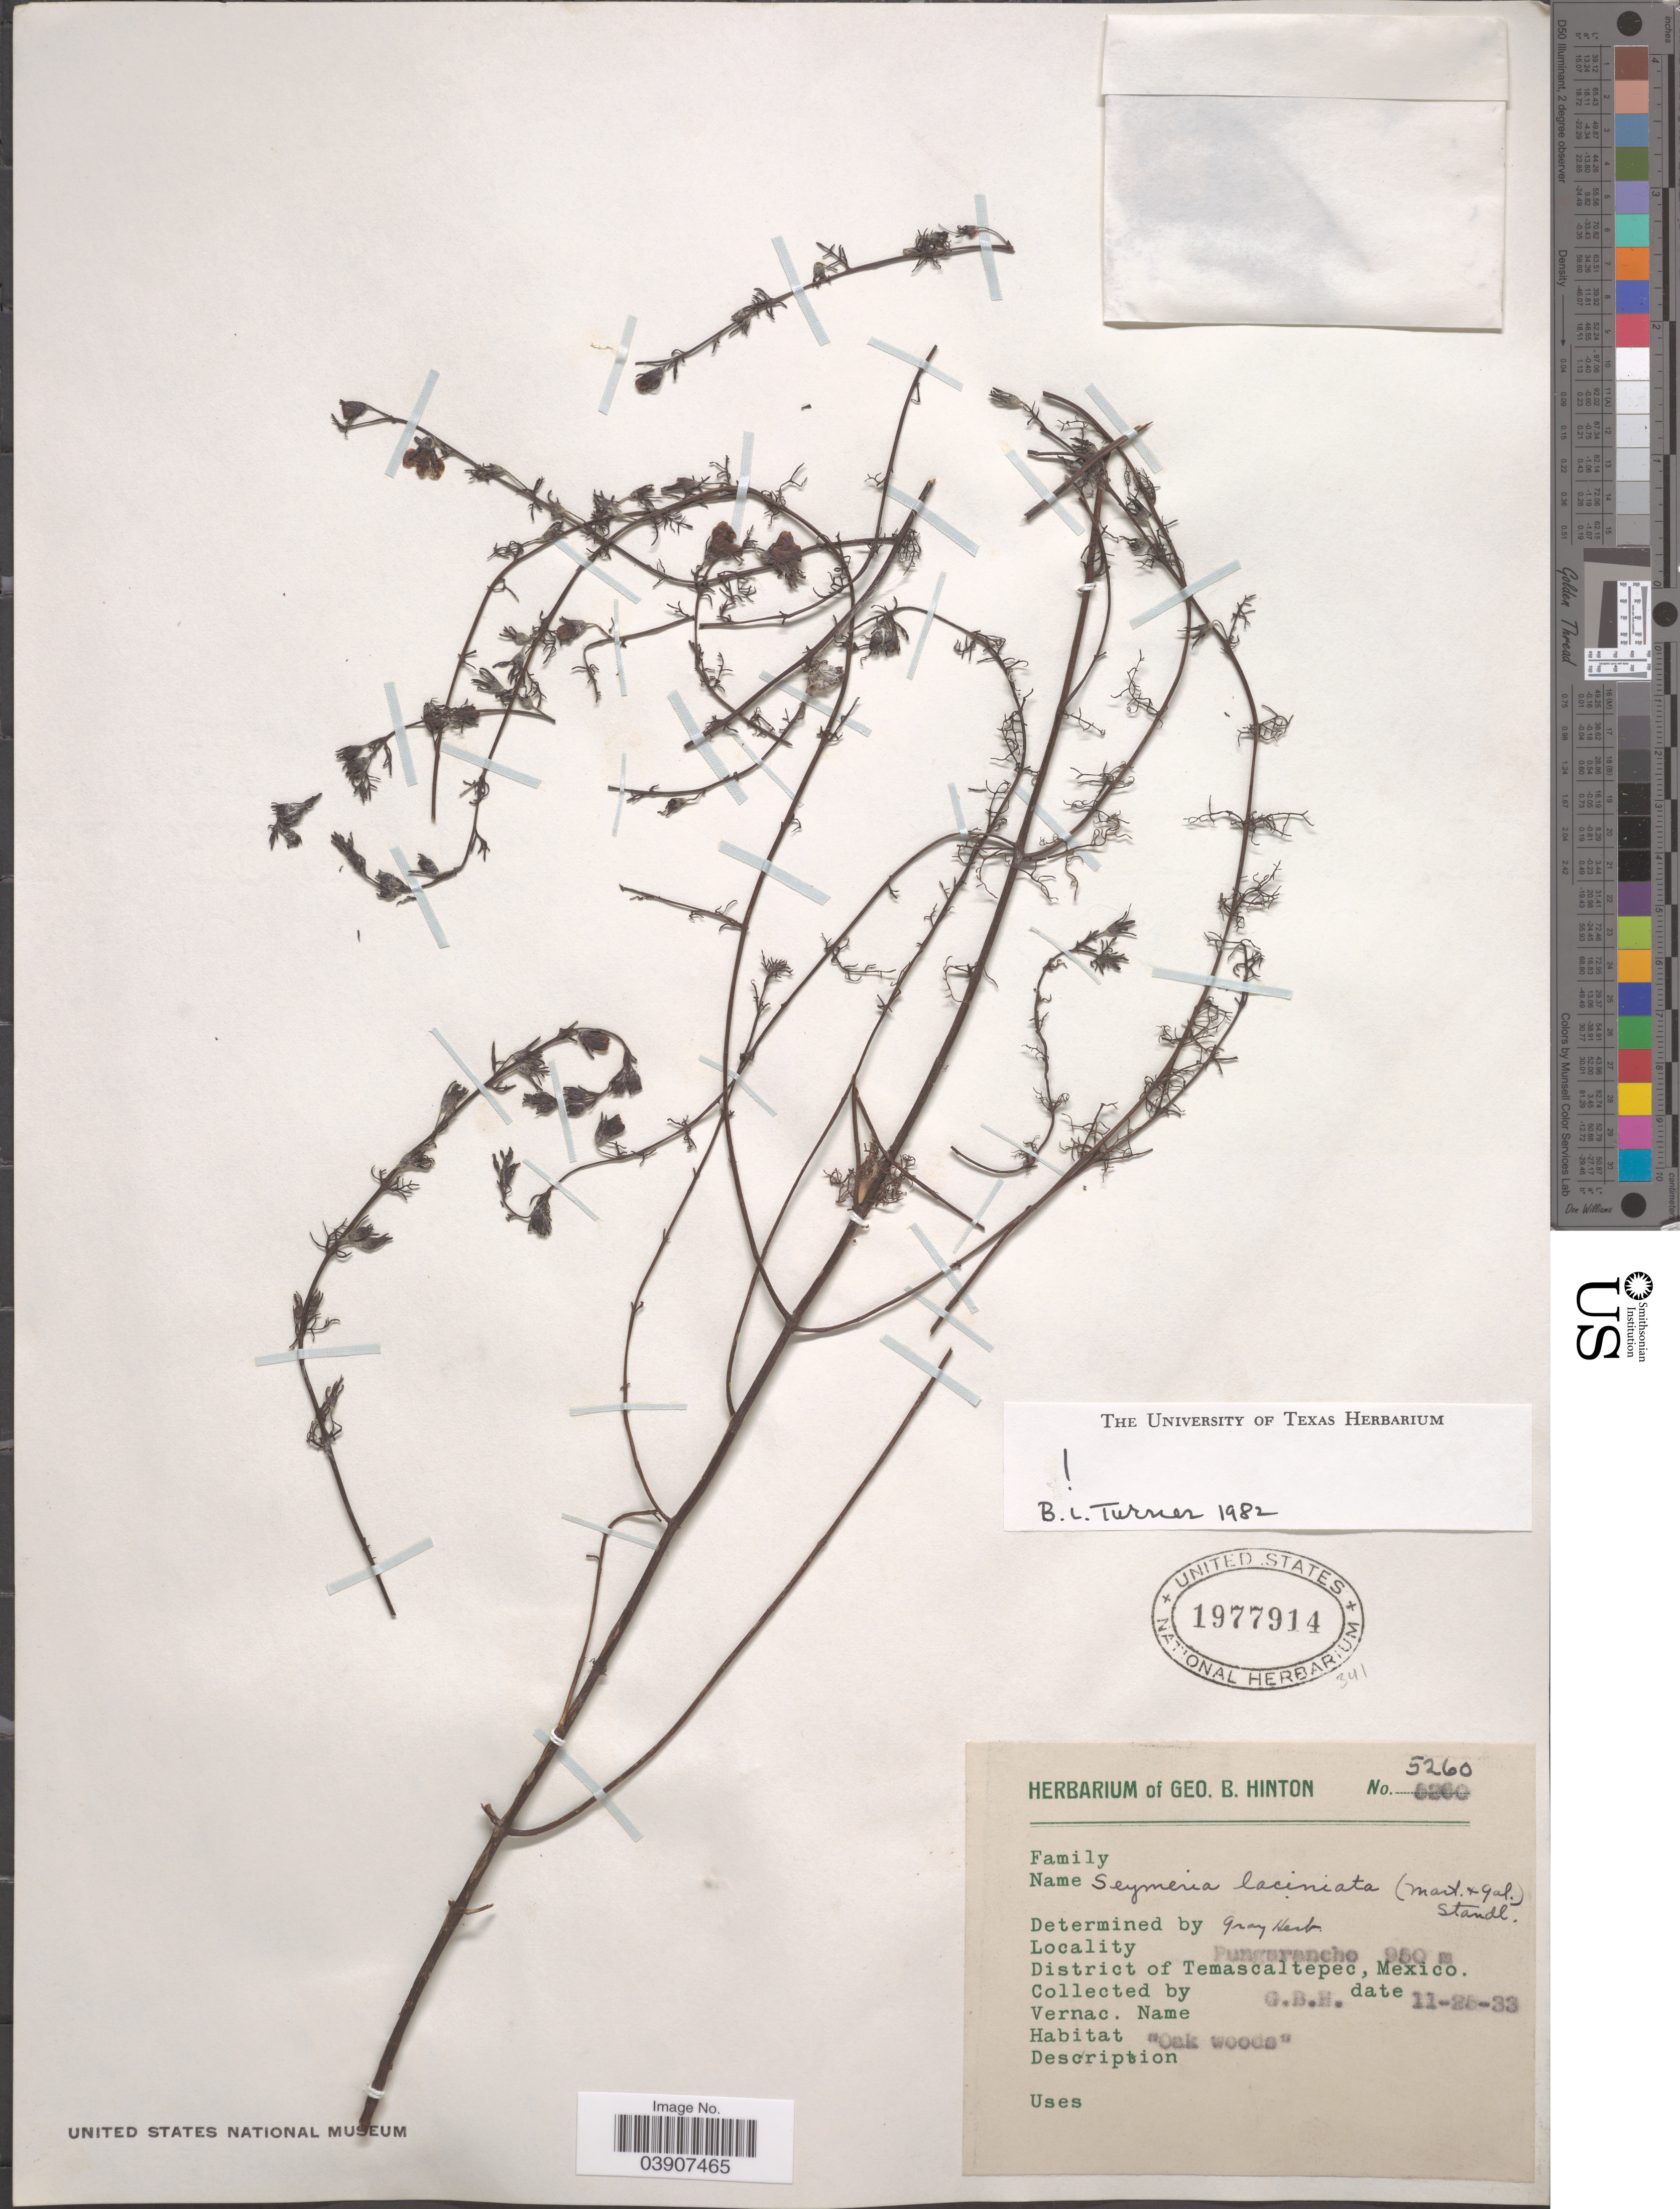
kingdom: Plantae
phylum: Tracheophyta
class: Magnoliopsida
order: Lamiales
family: Orobanchaceae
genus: Seymeria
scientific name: Seymeria laciniata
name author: (M. Martens & Galeotti) Standl.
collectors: G. B. Hinton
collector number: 5260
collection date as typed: Transcribed d/m/y: 25/11/33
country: Mexico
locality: Pungarancho. District of Temascaltepec.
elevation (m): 950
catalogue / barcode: US 1977914